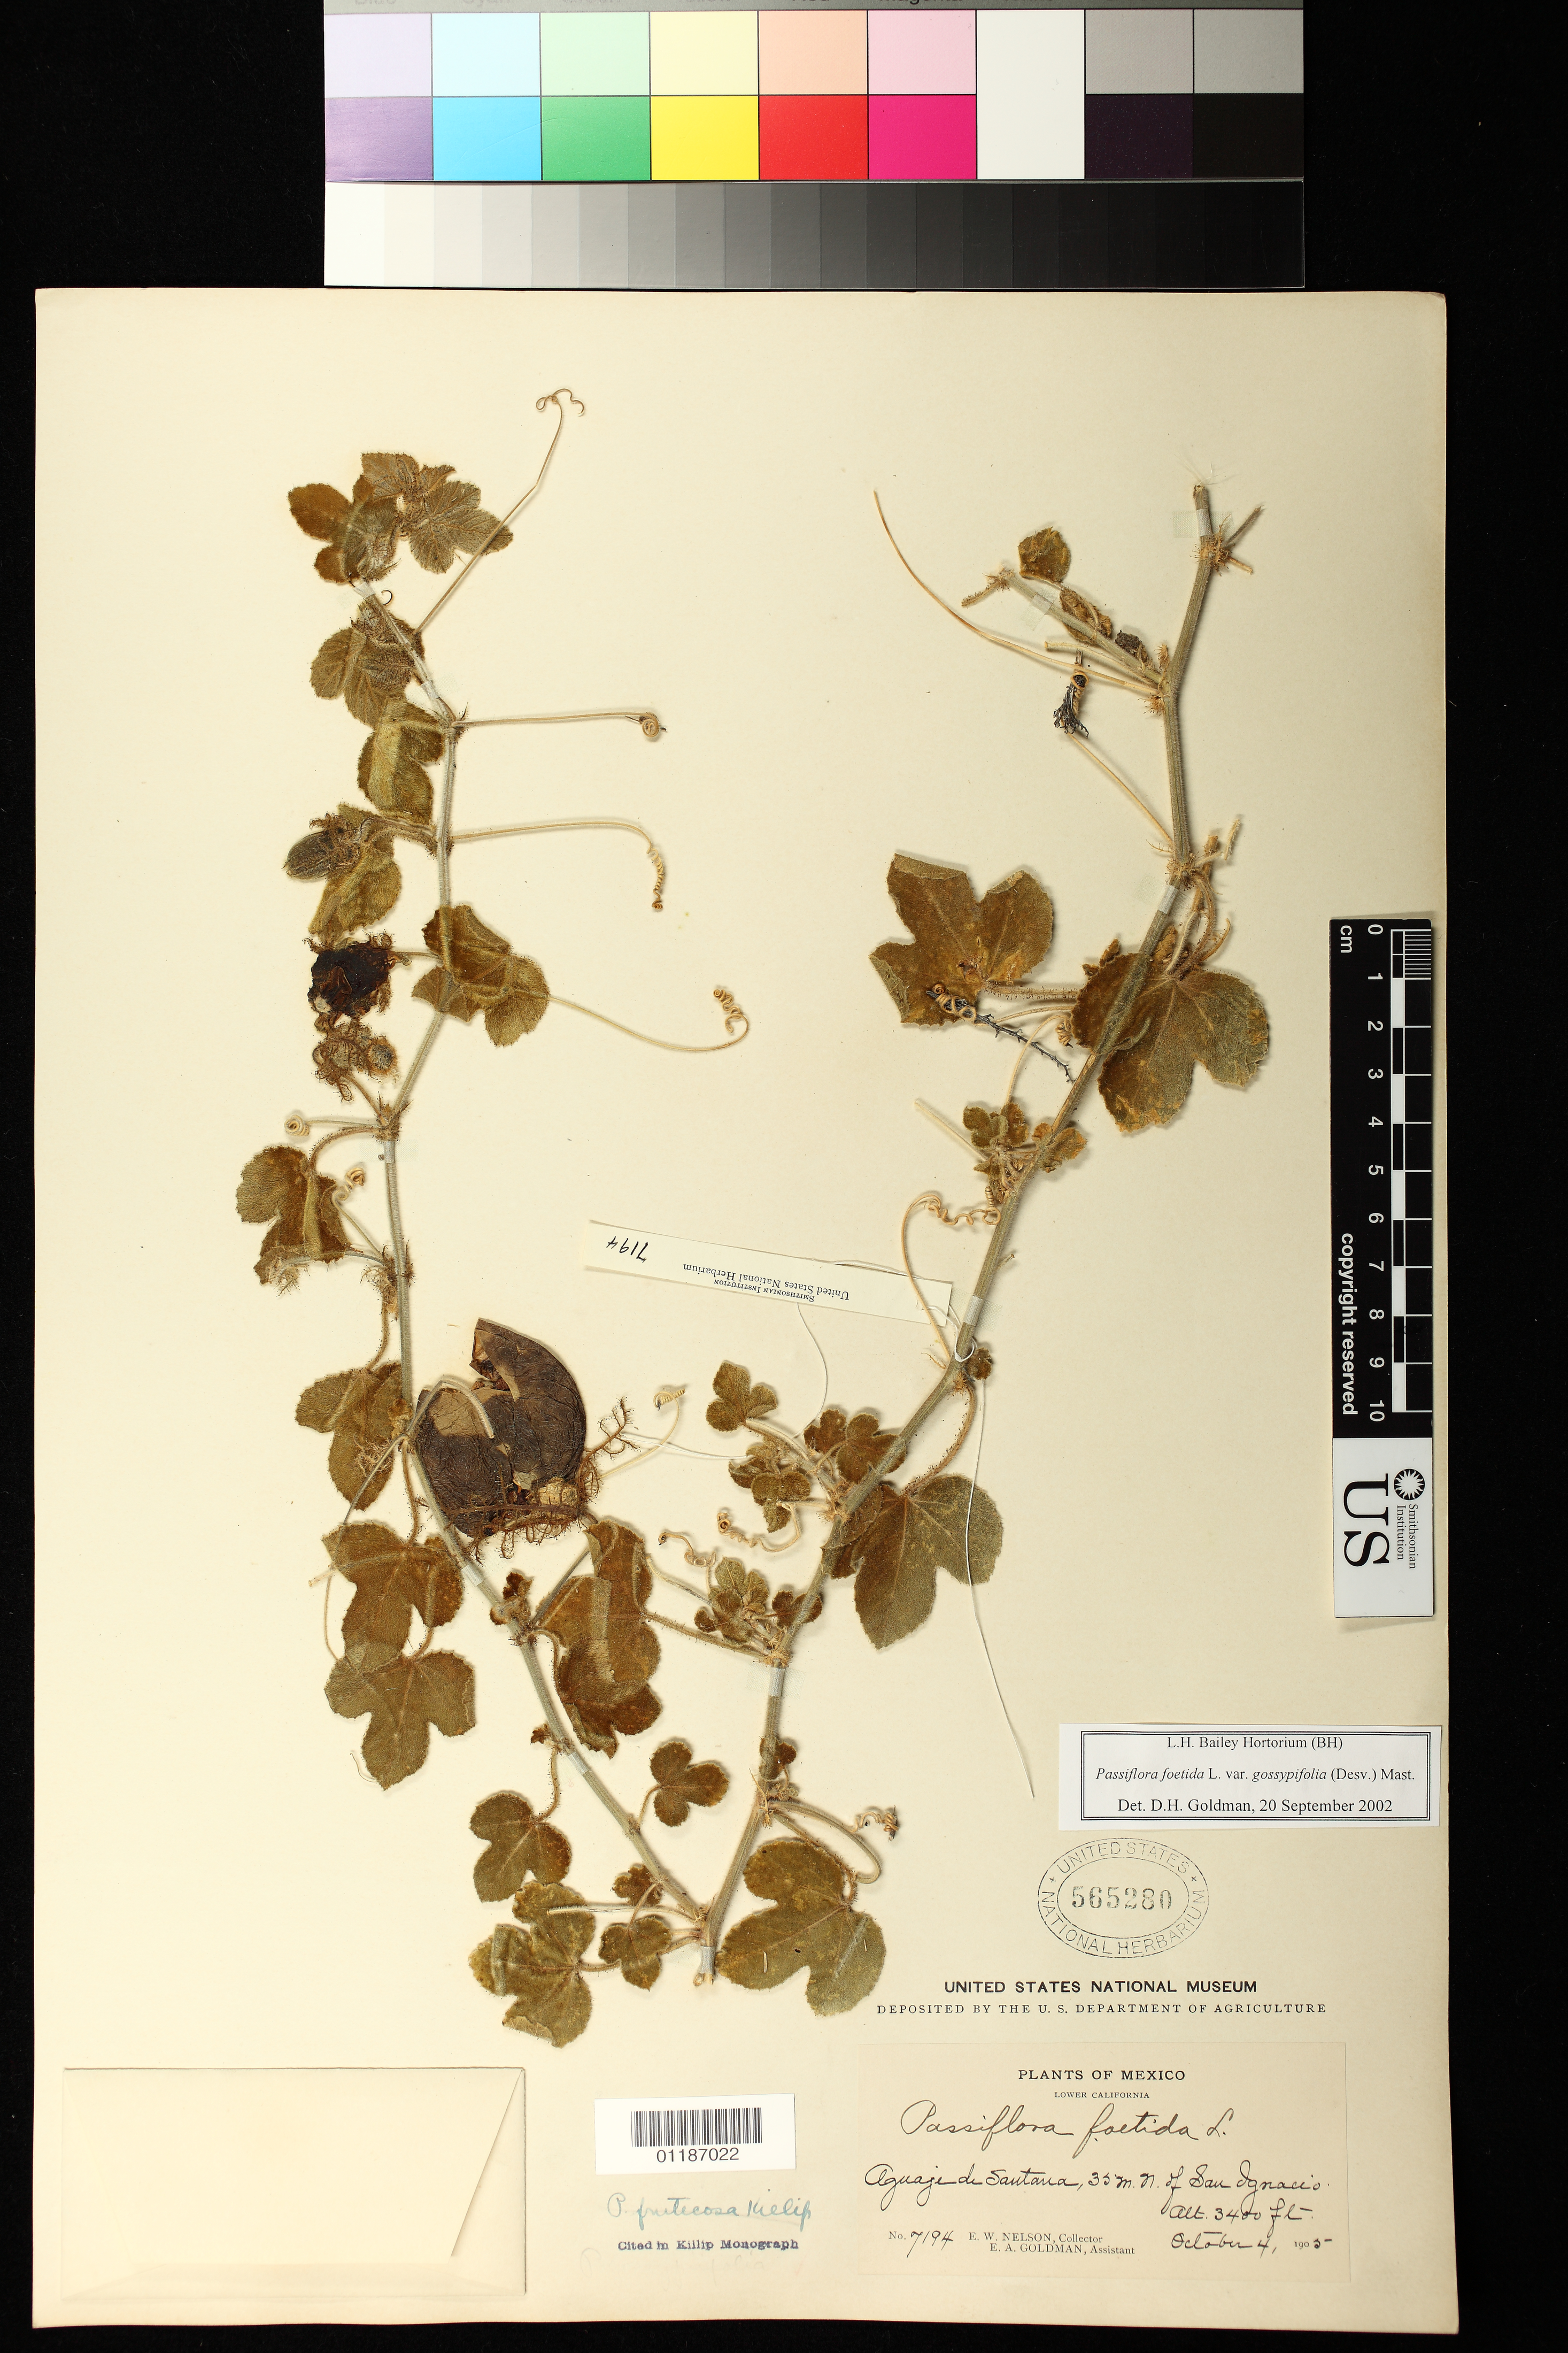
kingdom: Plantae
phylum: Tracheophyta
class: Magnoliopsida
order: Malpighiales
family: Passifloraceae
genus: Passiflora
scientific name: Passiflora palmeri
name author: Rose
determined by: Svoboda, Harlan T., (NA), US Department of Agriculture (UNITED STATES)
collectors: E. W. Nelson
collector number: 7194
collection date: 1905-10-04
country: Mexico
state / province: Baja California Sur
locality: Aguaje de Santana, 35 m. N. of San Ignacio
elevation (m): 1036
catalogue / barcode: US 565280